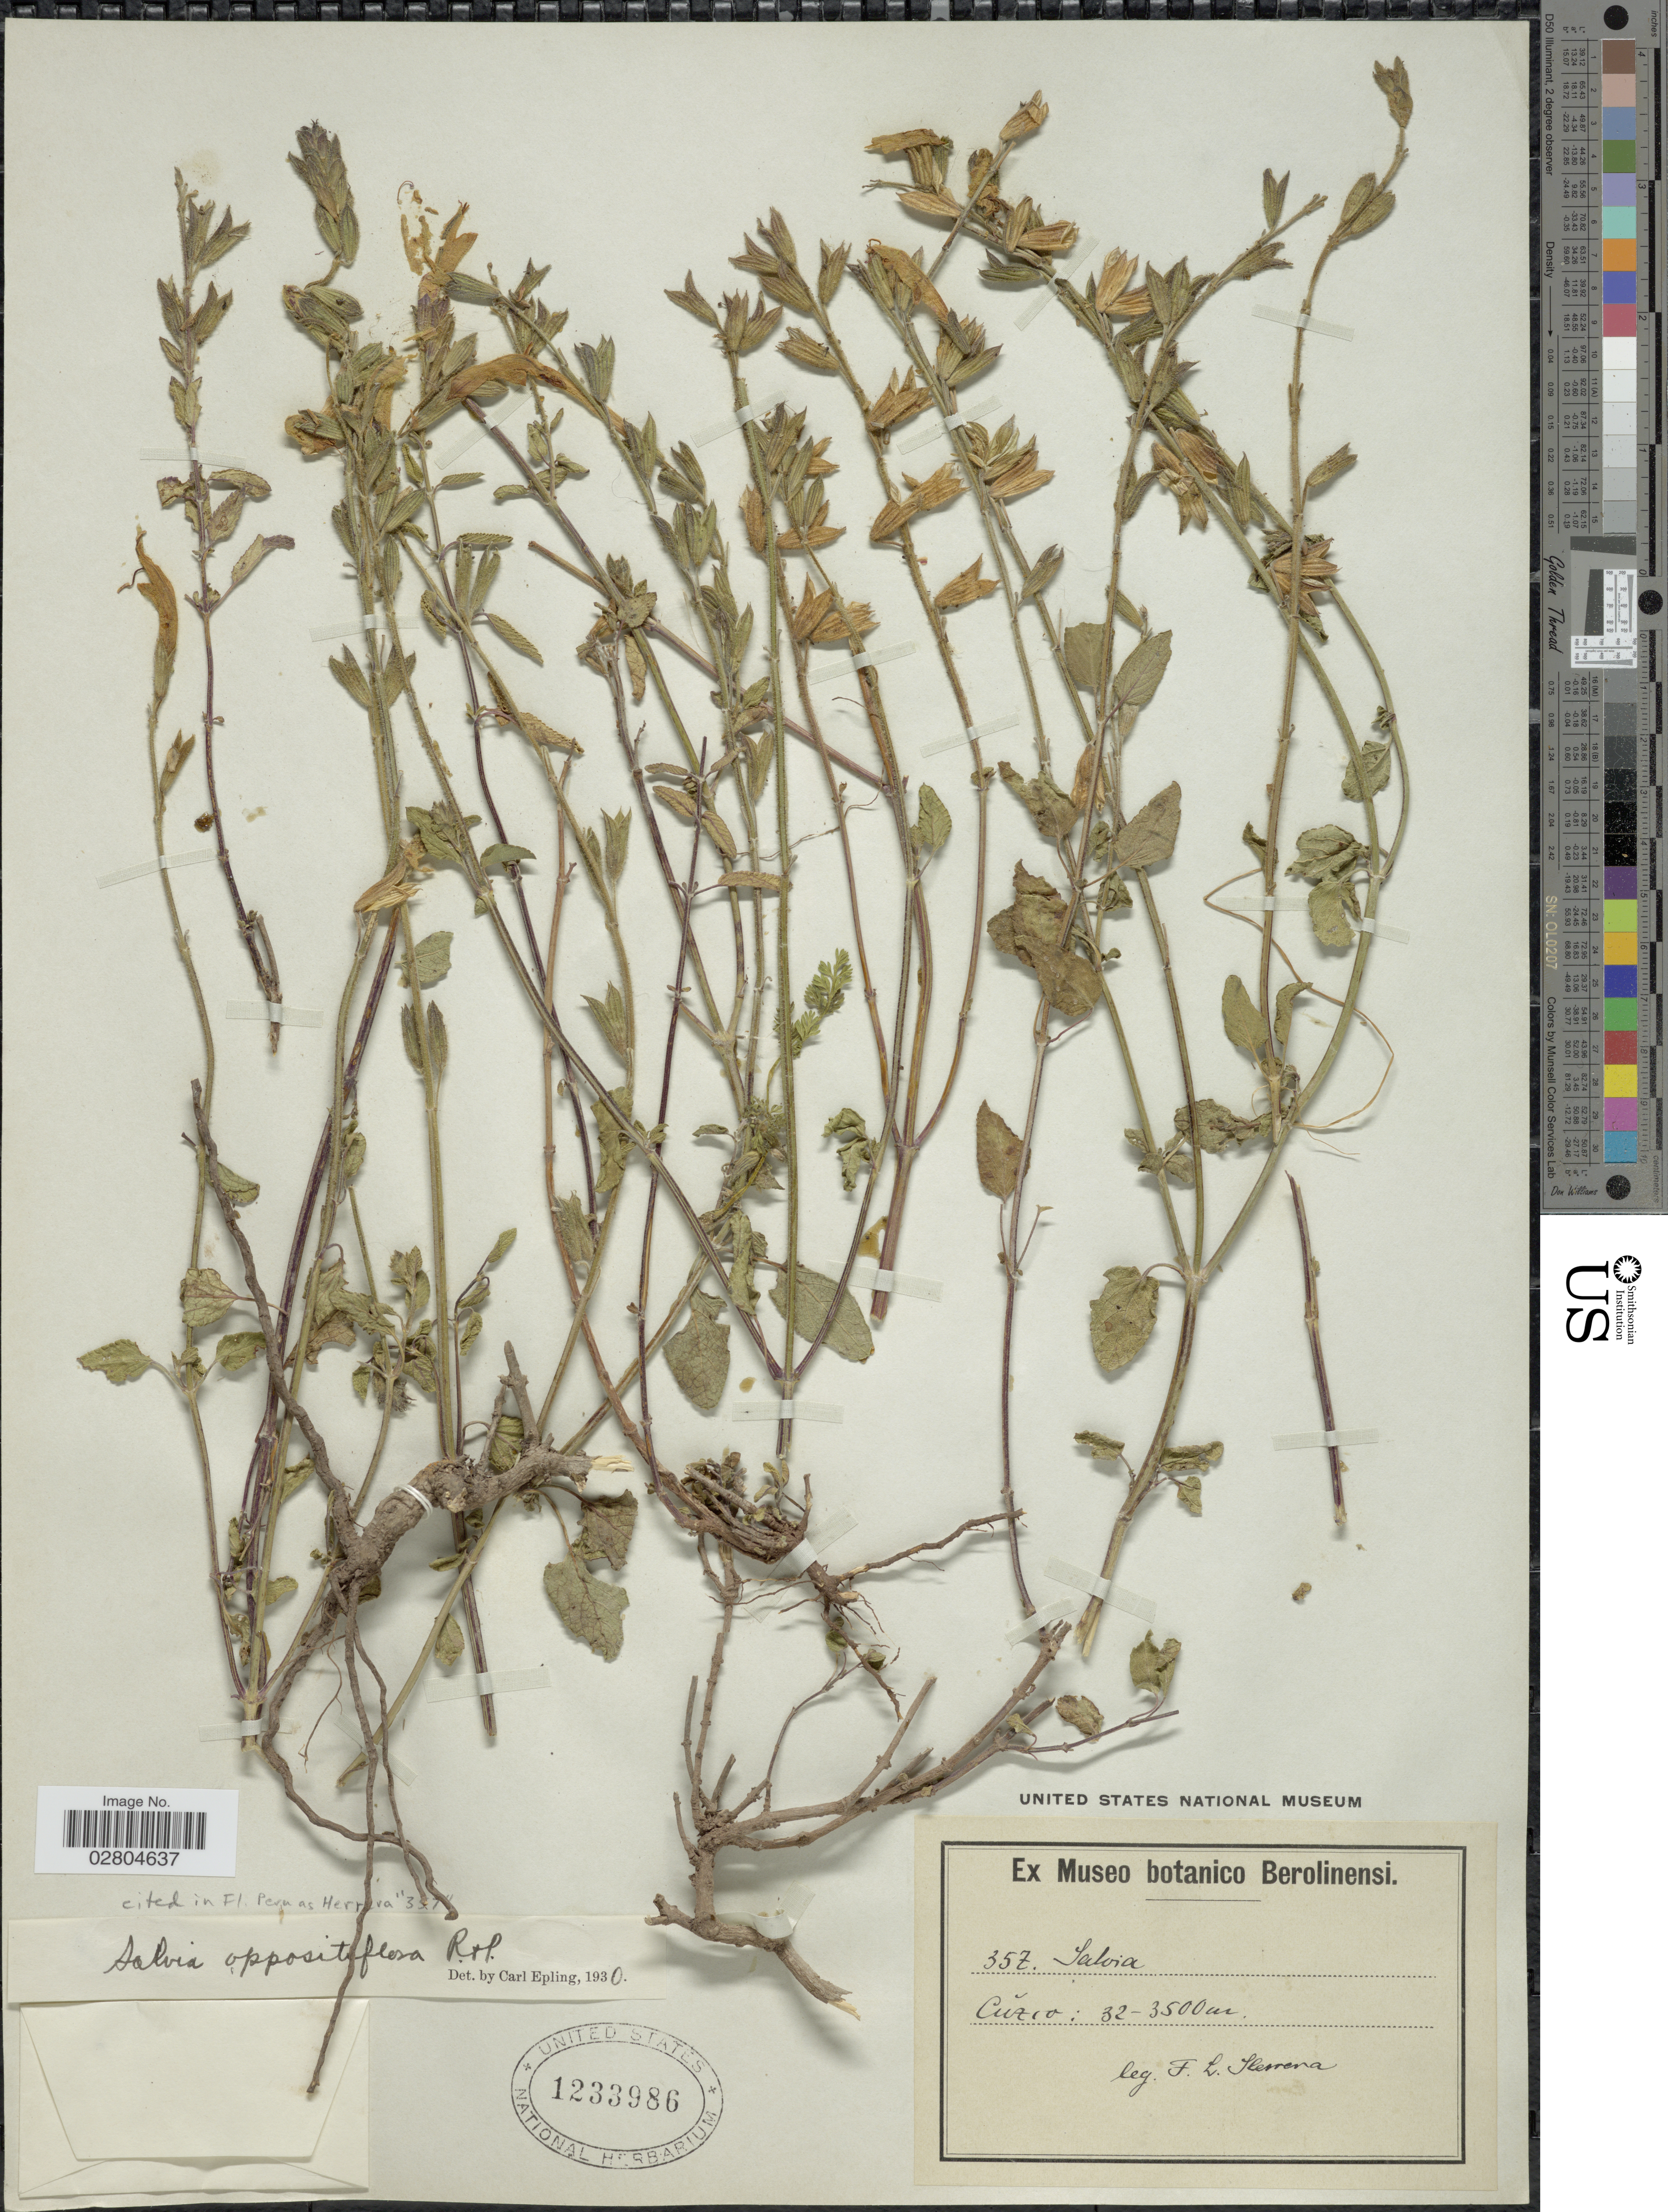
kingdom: Plantae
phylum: Tracheophyta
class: Magnoliopsida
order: Lamiales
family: Lamiaceae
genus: Salvia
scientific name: Salvia oppositiflora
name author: Ruiz & Pav.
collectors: F. L. Herrera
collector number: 357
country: Peru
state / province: Cusco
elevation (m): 3200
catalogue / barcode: US 1233986